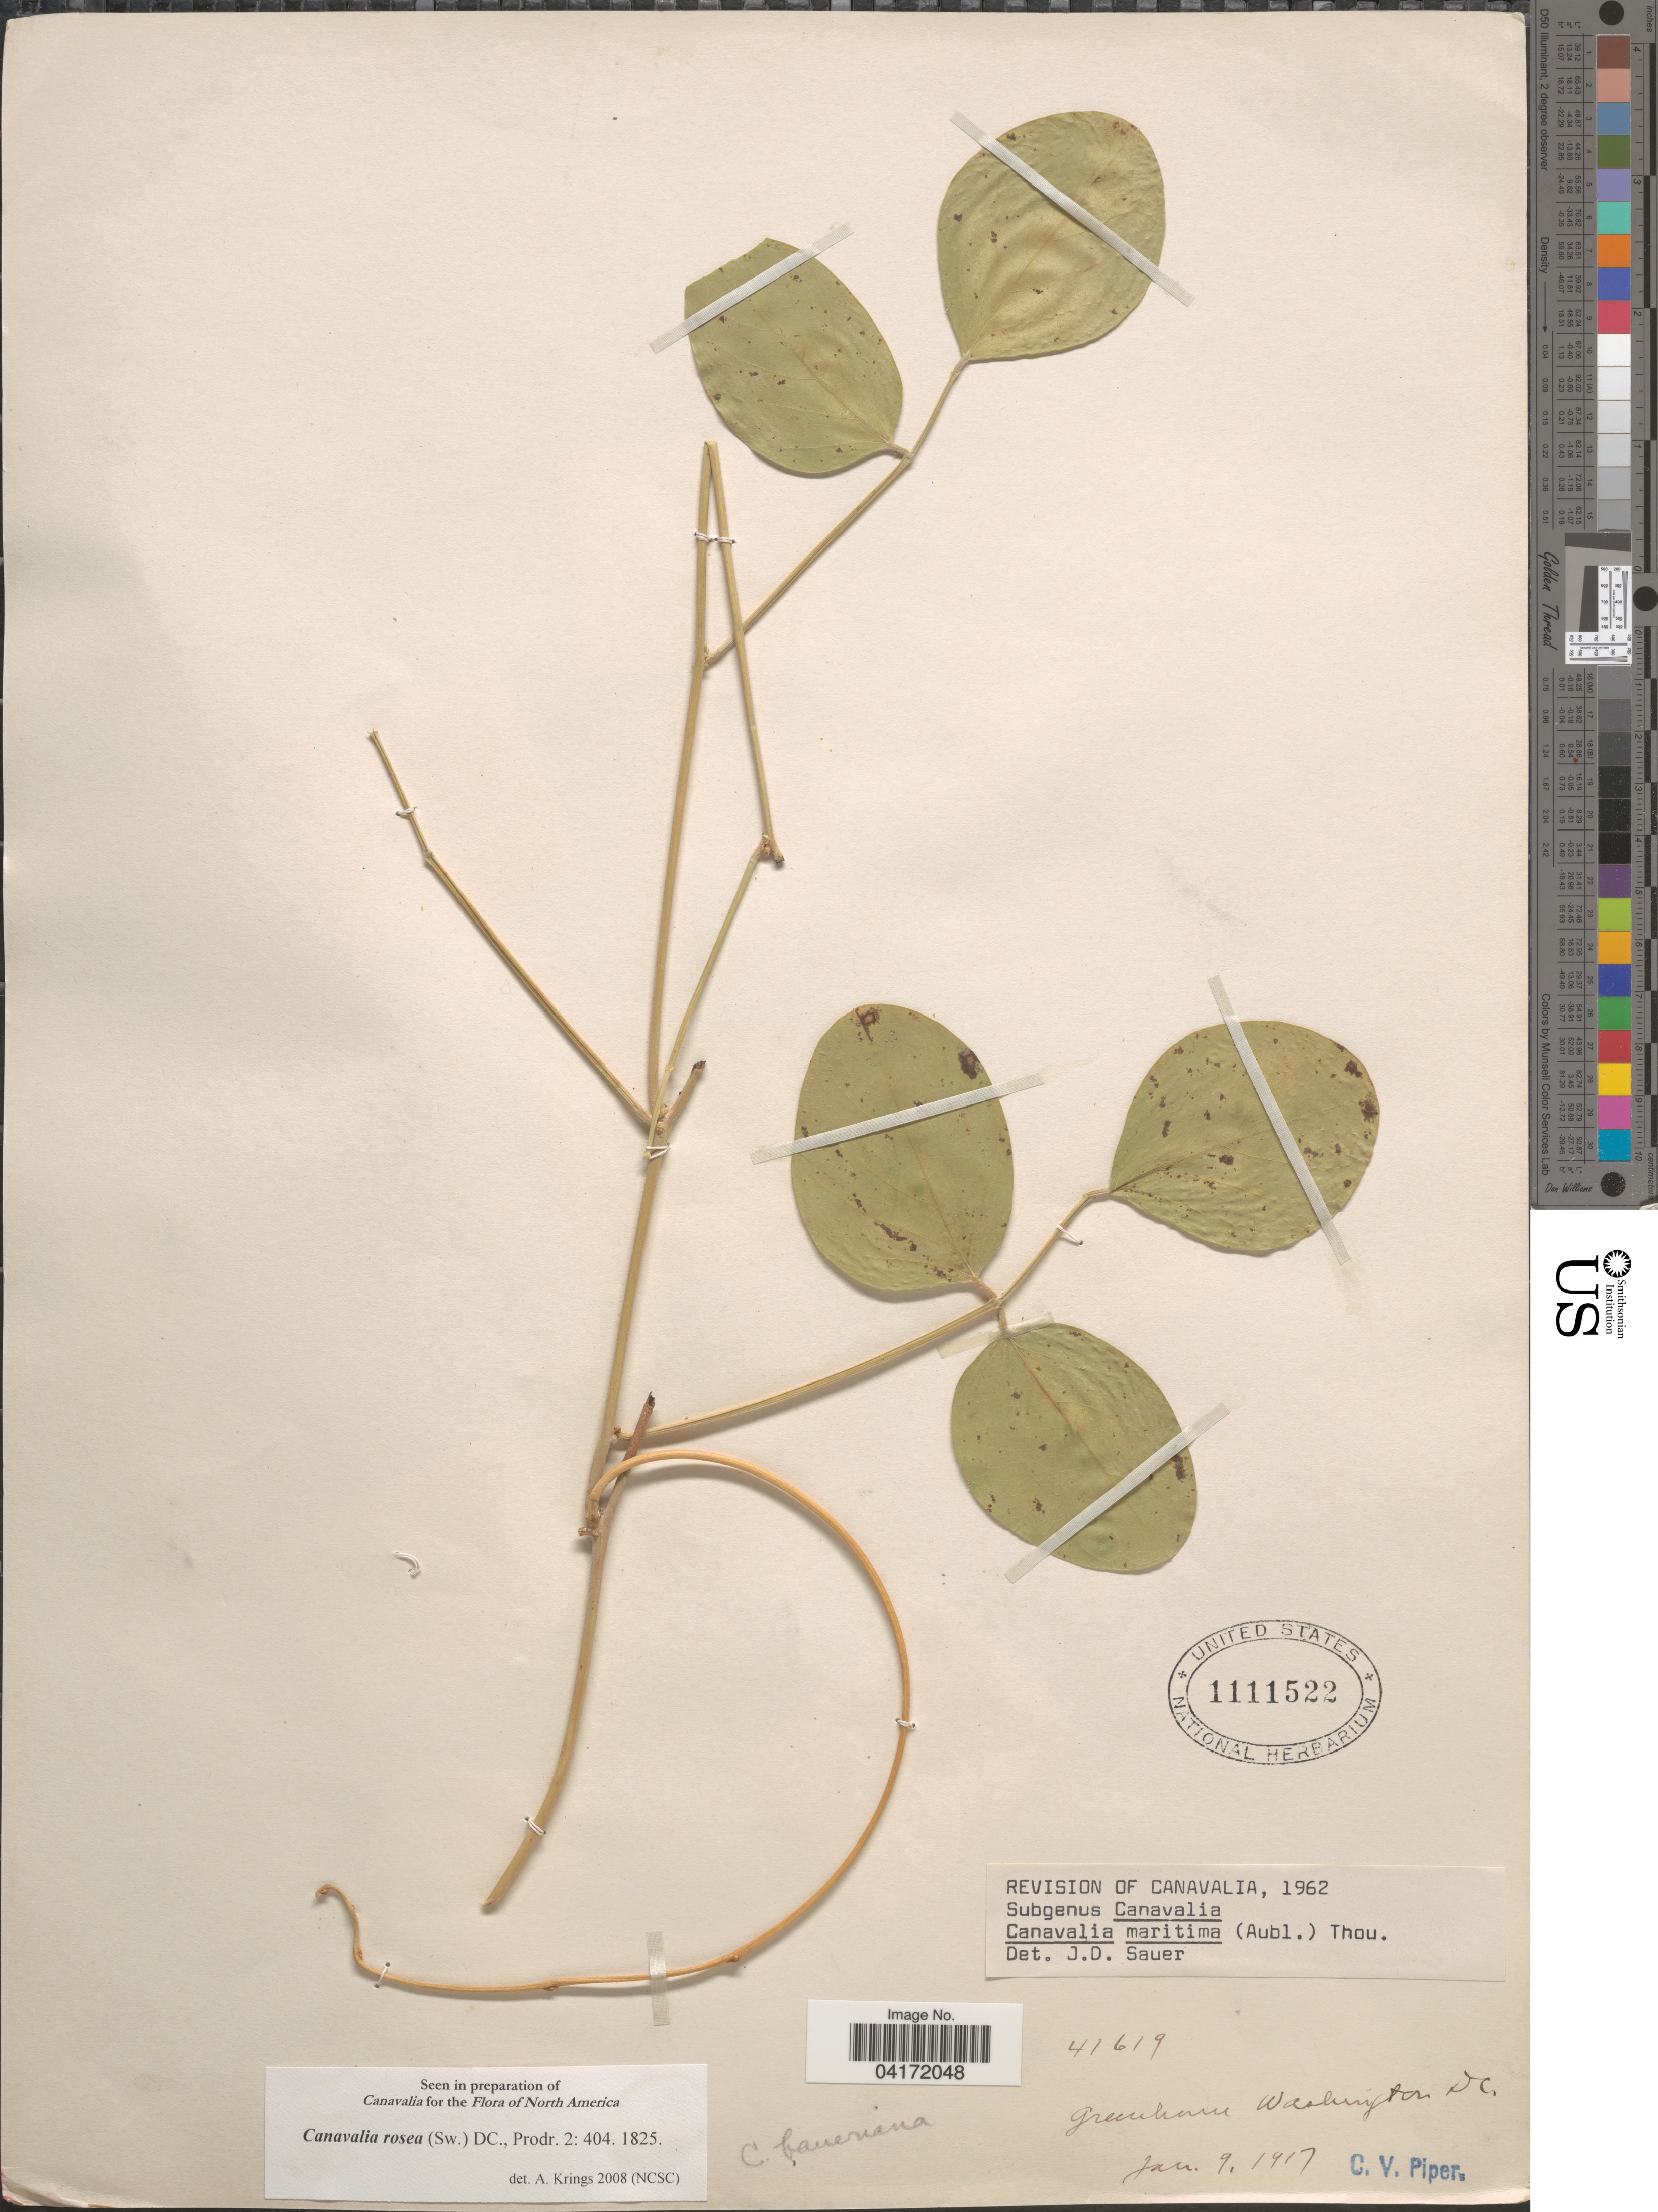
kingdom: Plantae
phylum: Tracheophyta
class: Magnoliopsida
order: Fabales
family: Fabaceae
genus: Canavalia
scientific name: Canavalia rosea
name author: (Sw.) DC.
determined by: Krings, A.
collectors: C. V. Piper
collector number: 41619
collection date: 1917-01-09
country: United States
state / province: District of Columbia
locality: Greenhouse Washington.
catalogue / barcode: US 1111522